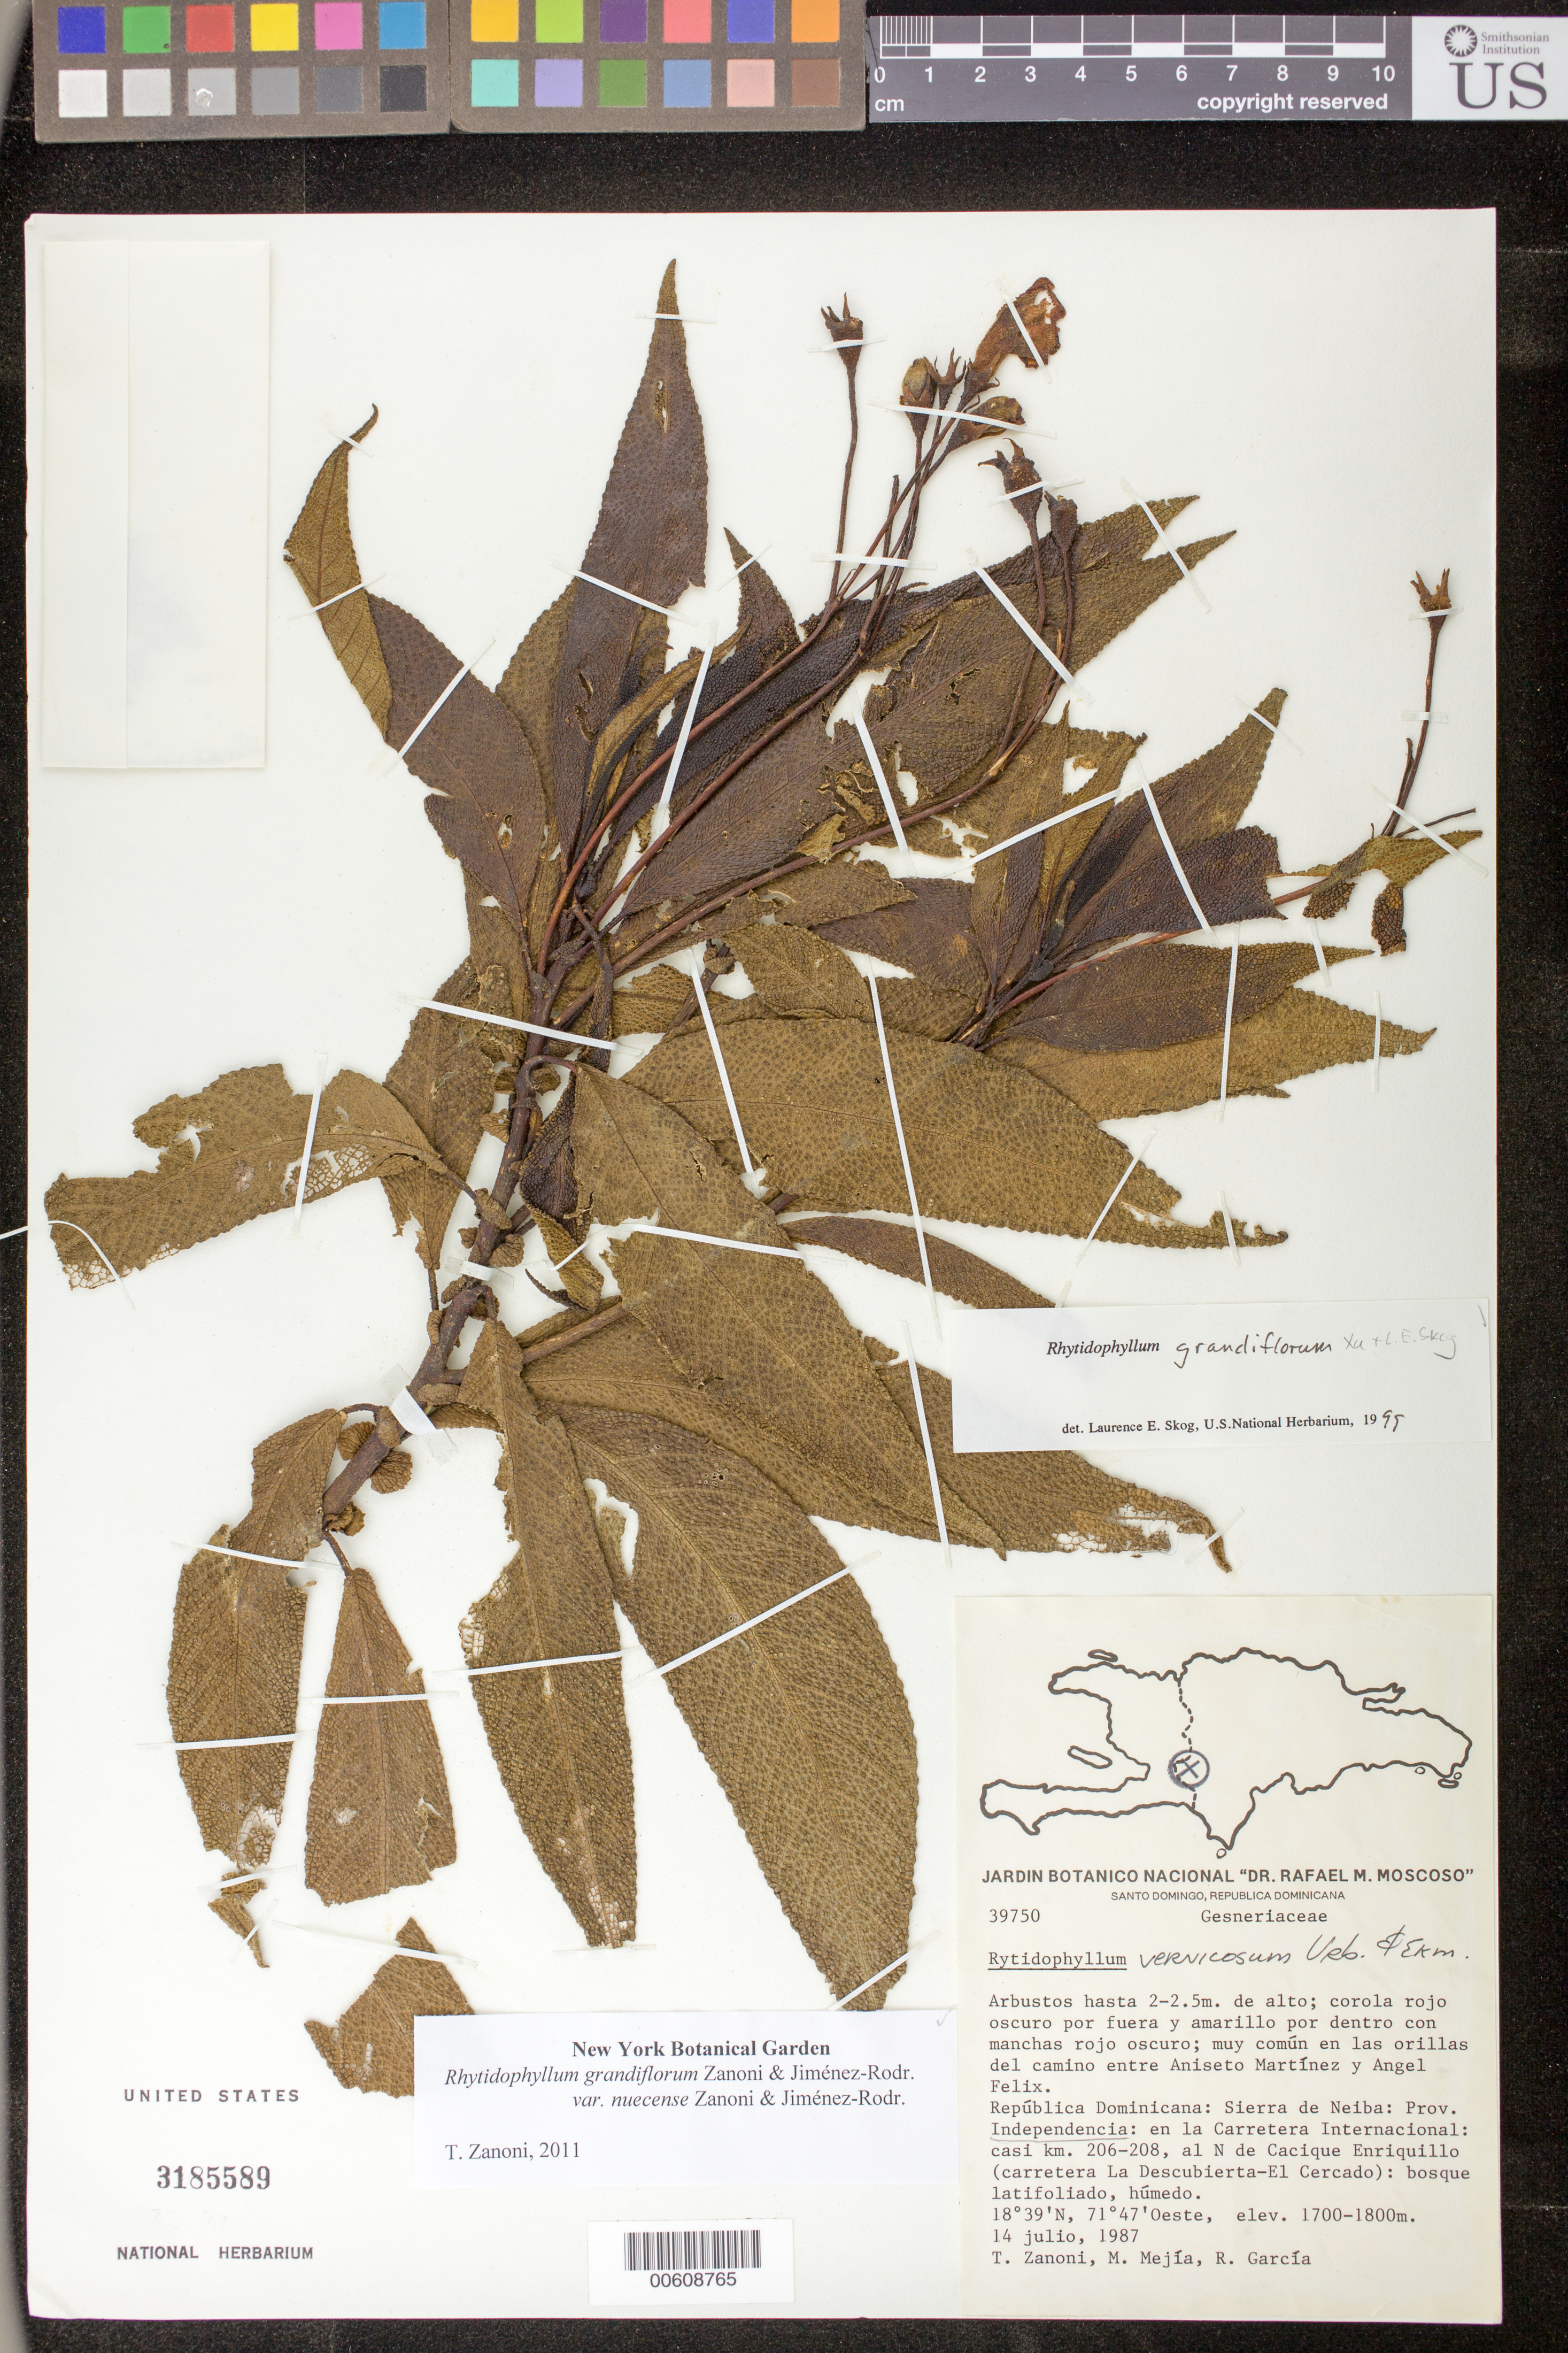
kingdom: Plantae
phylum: Tracheophyta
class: Magnoliopsida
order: Lamiales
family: Gesneriaceae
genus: Rhytidophyllum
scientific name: Rhytidophyllum grandiflorum var. nuecense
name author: Zanoni & Jiménez Rodr.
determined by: Zanoni, T. A., (NY), New York Botanical Garden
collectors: T. A. Zanoni, M. Mejia & R. García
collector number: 39750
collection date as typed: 14 Jul 1987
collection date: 1987-07-14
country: Dominican Republic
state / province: Independencia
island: Hispaniola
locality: Sierra de Neiba: en la Carretera Internacional, casi km 206-208, al N de Cacique Enriquillo (carretera La Descubierta - El Cercado)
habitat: Bosque latifoliado, húmedo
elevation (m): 1700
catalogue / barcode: US 3185589